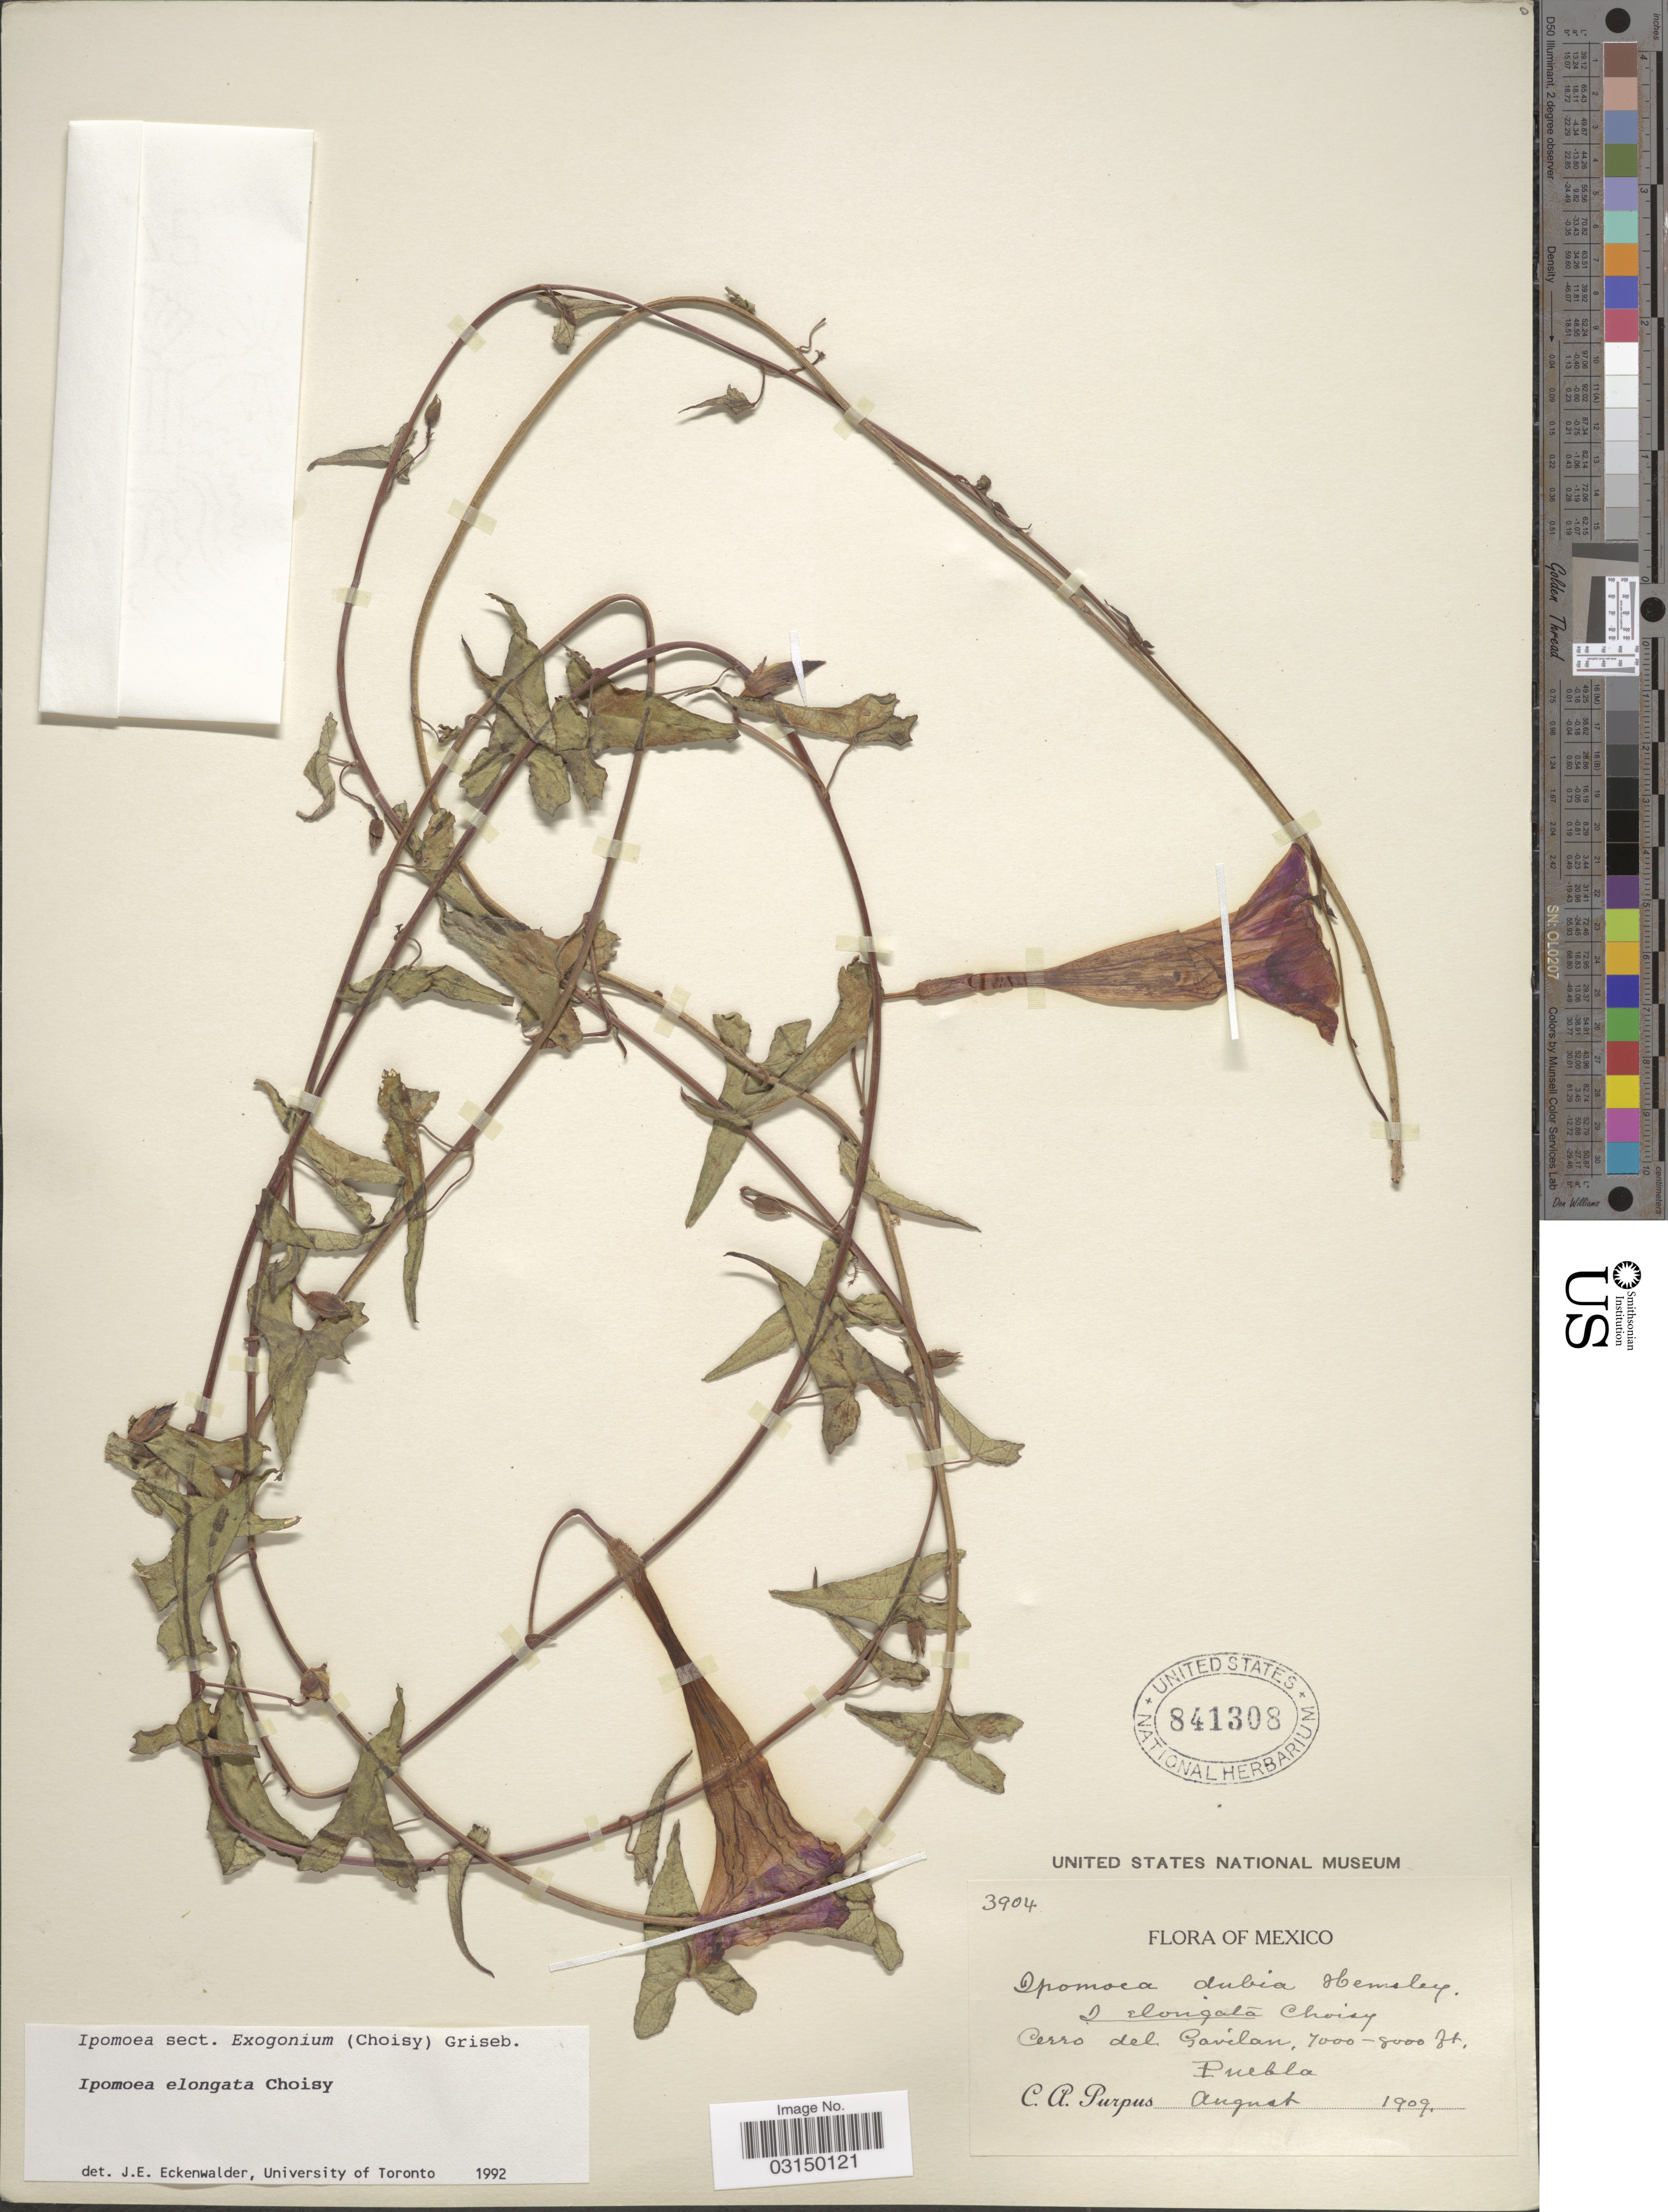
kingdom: Plantae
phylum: Tracheophyta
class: Magnoliopsida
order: Solanales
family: Convolvulaceae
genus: Ipomoea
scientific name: Ipomoea elongata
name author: Choisy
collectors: C. A. Purpus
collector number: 3904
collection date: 1909-08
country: Mexico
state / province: Puebla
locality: Cerro del Gavilan.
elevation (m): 2134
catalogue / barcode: US 841308